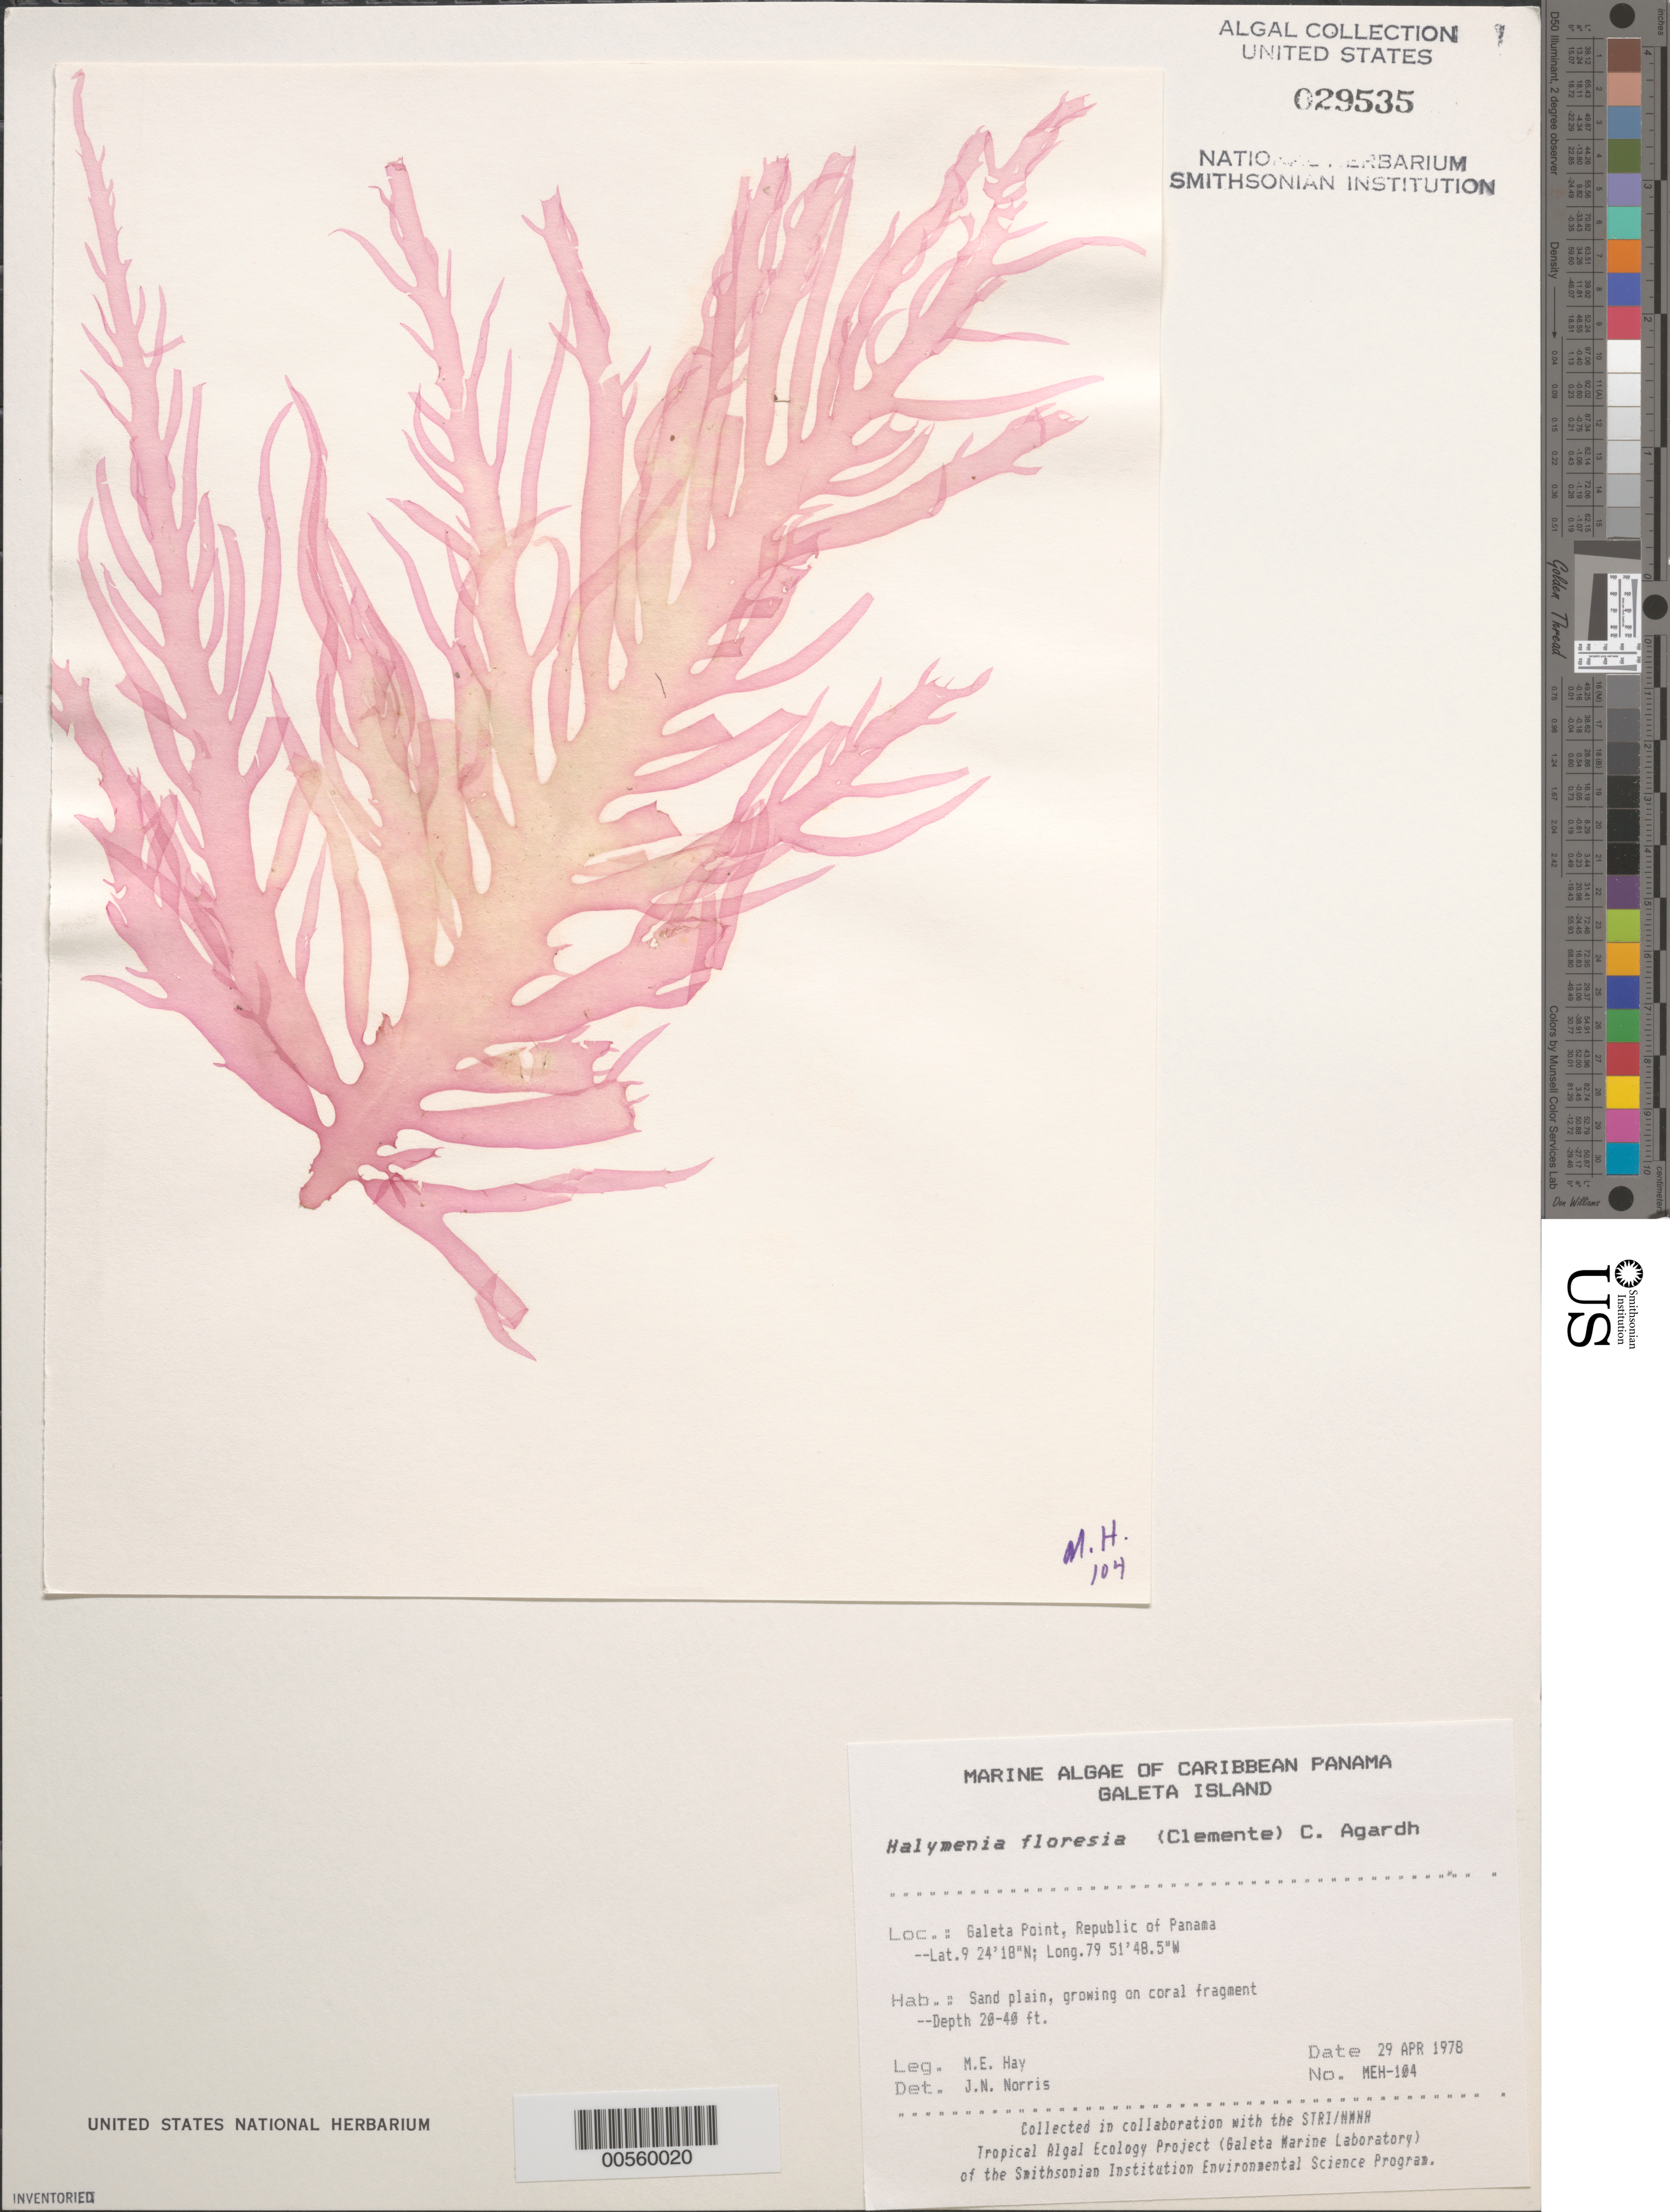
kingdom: Plantae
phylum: Rhodophyta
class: Florideophyceae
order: Halymeniales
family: Halymeniaceae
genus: Halymenia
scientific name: Halymenia floresii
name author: (Clemente) C. Agardh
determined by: Norris, James N.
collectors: M. E. Hay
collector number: MEH-104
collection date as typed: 29 Apr 1978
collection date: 1978-04-29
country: Panama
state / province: Colón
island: Galeta Island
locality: Galeta Point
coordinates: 9 24' 18" N, 79 51' 48.5" W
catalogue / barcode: US 29535